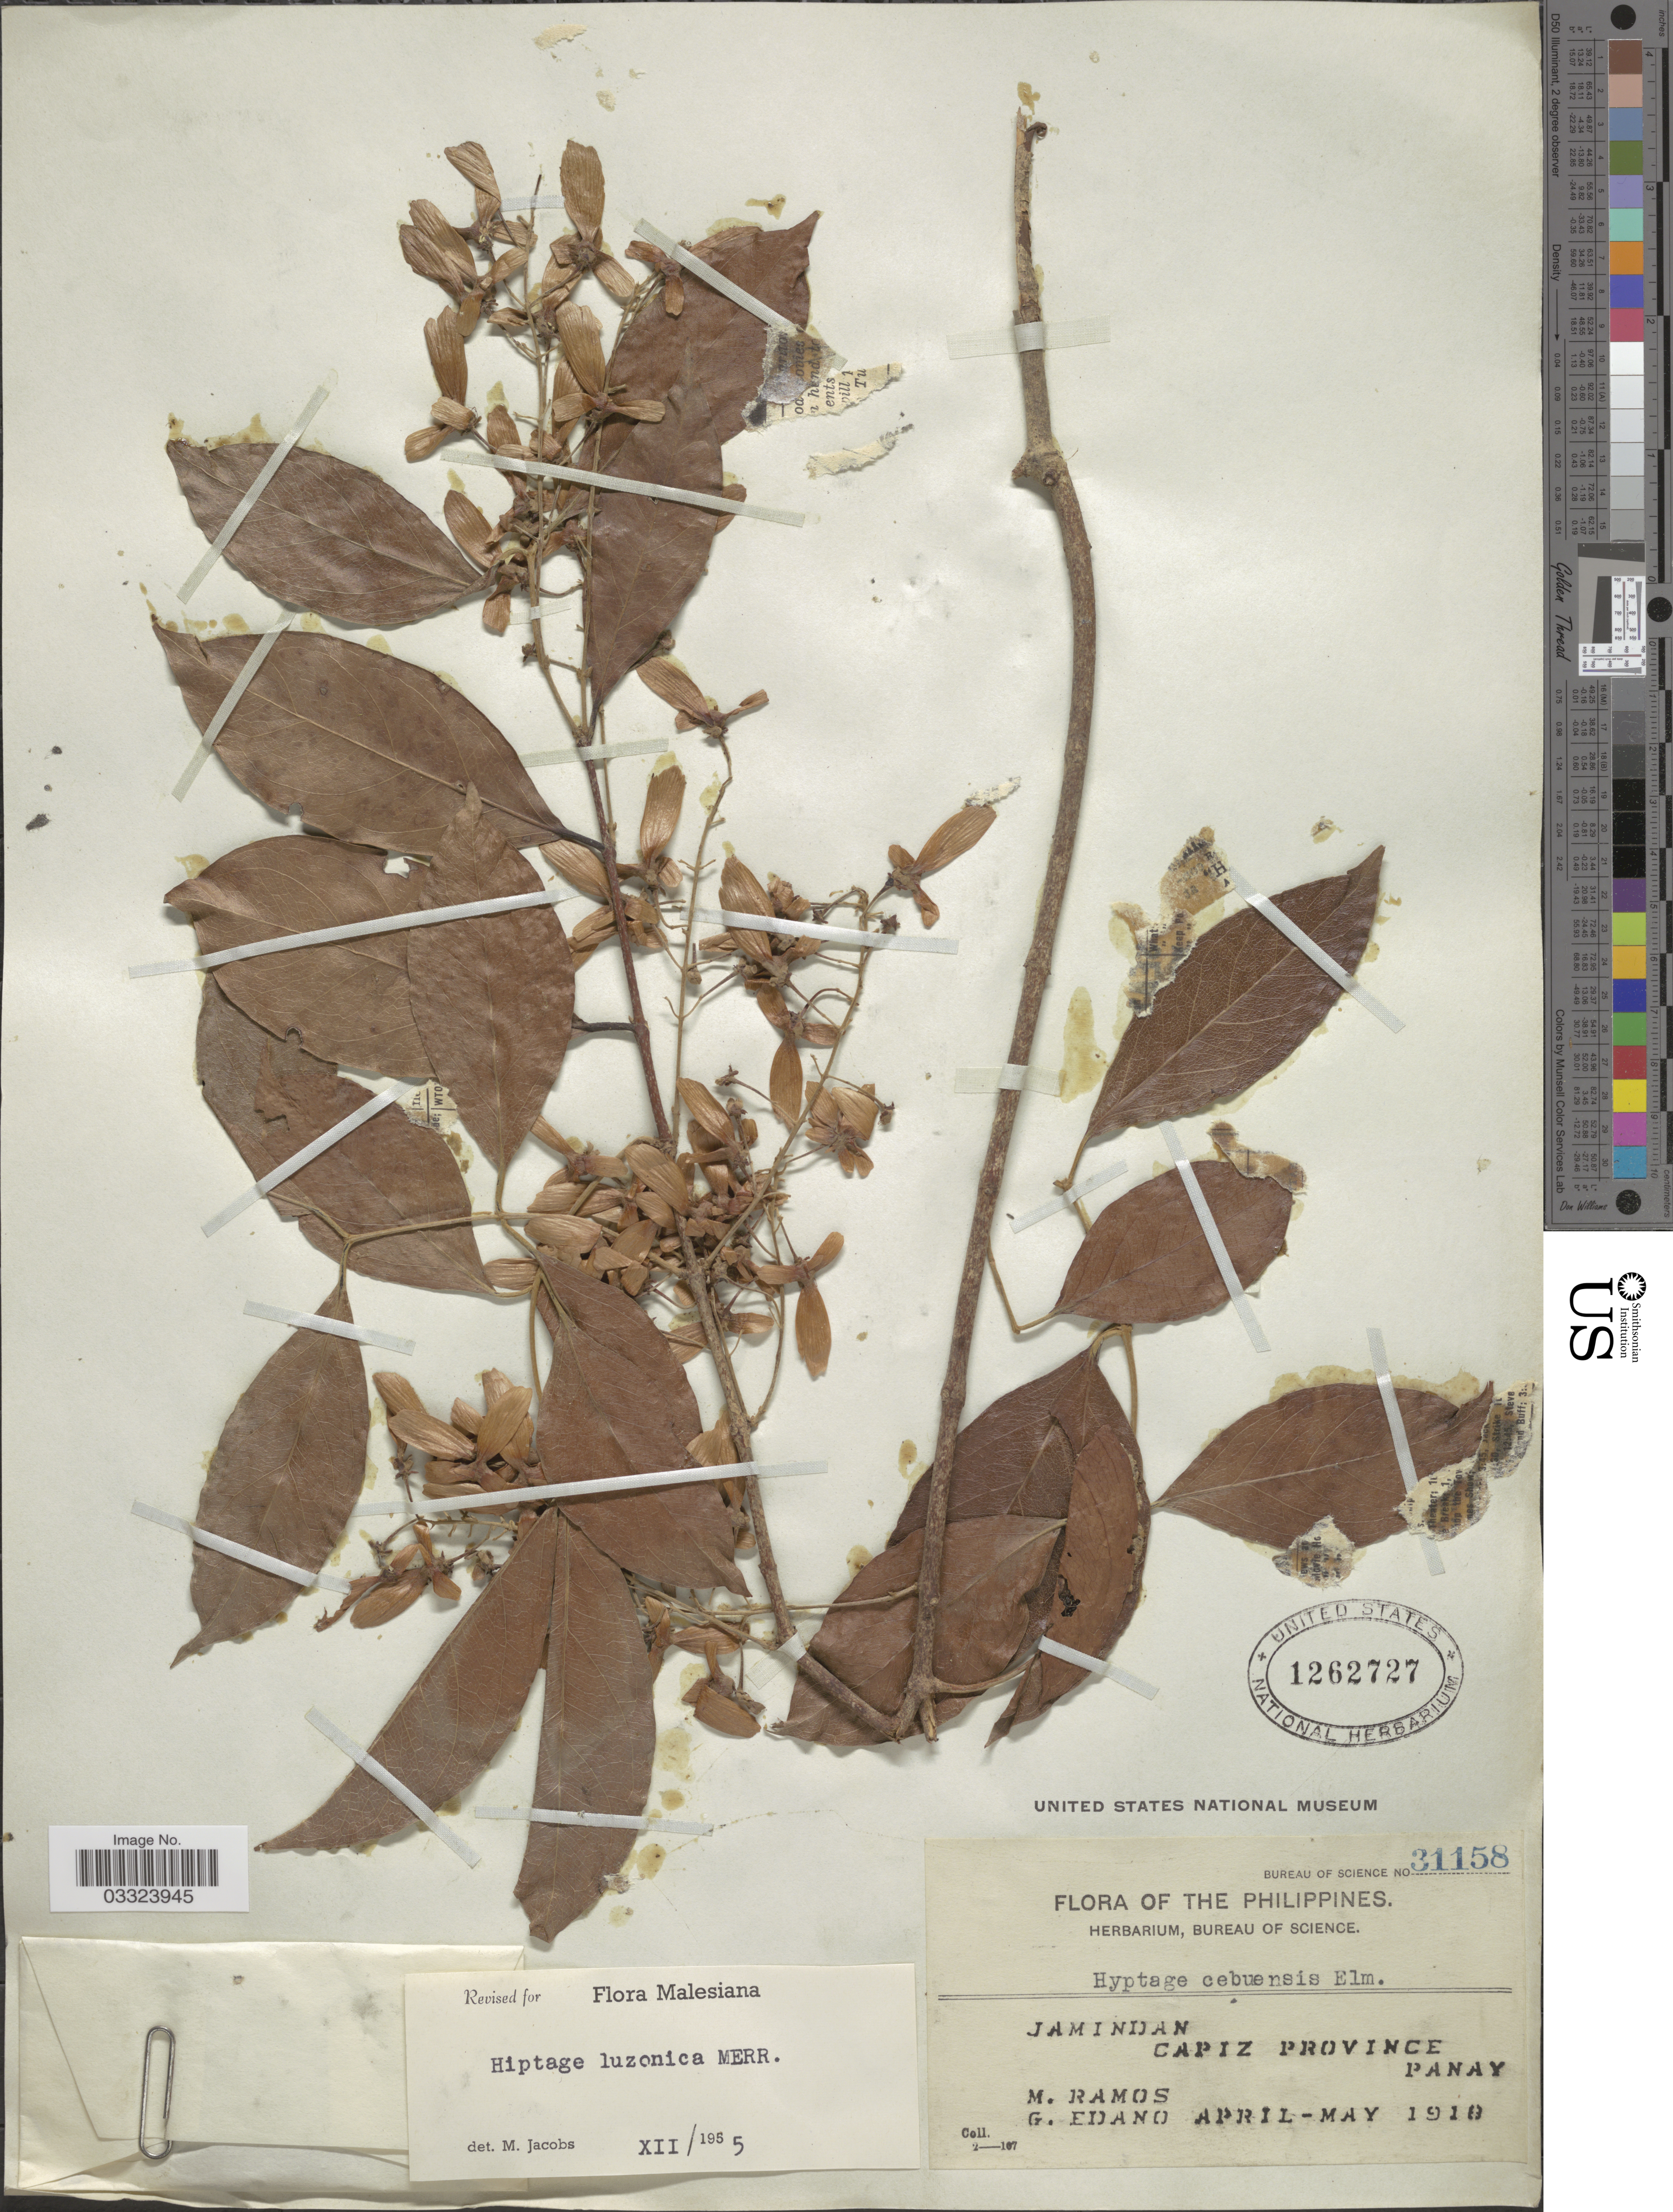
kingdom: Plantae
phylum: Tracheophyta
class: Magnoliopsida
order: Malpighiales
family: Malpighiaceae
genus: Hiptage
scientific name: Hiptage luzonica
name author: Merr.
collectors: M. Ramos & G. Edaño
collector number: Bureau of Science 31158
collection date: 1910-04/1910-05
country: Philippines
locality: Jamindan, Capiz Province, Panay.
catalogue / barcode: US 1262727